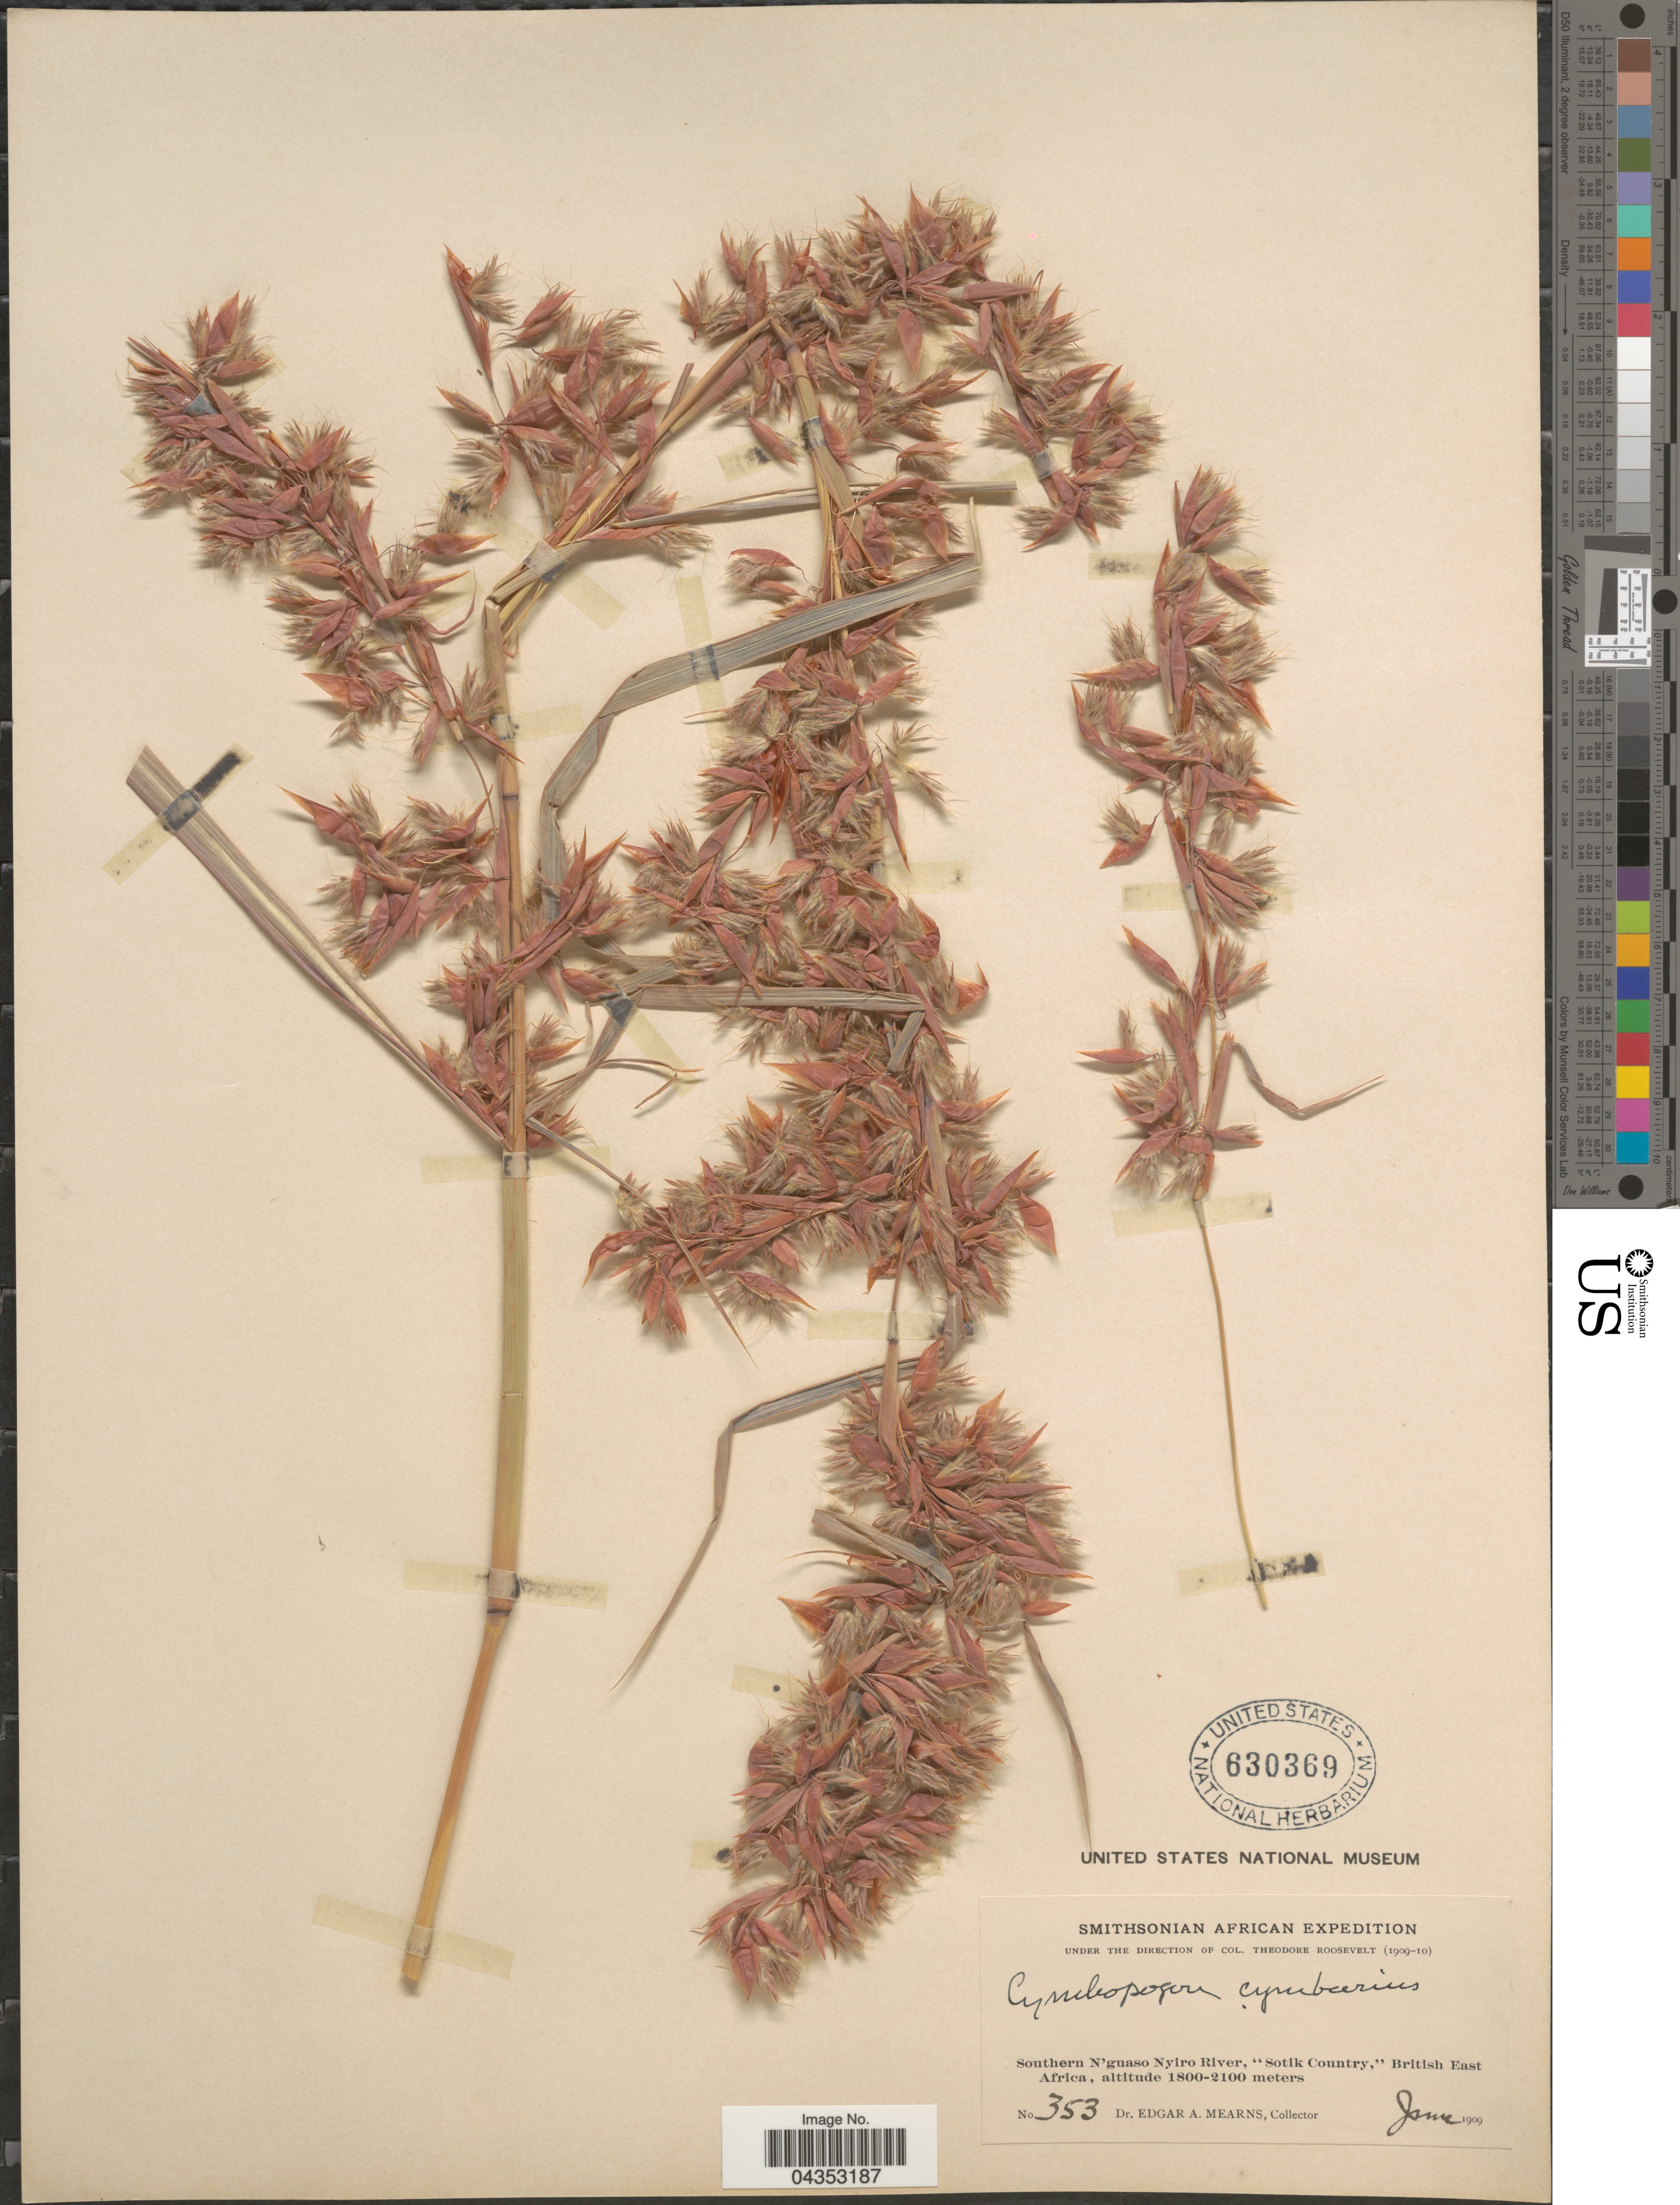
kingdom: Plantae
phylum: Tracheophyta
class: Liliopsida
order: Poales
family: Poaceae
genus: Hyparrhenia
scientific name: Hyparrhenia cymbaria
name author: (L.) Stapf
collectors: E. A. Mearns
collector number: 353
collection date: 1909-06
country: Kenya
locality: Smithsonian African Expedition. Southern N'guaso Nyrio River, "Sotik Country," British East Africa.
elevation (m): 1800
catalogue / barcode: US 630369